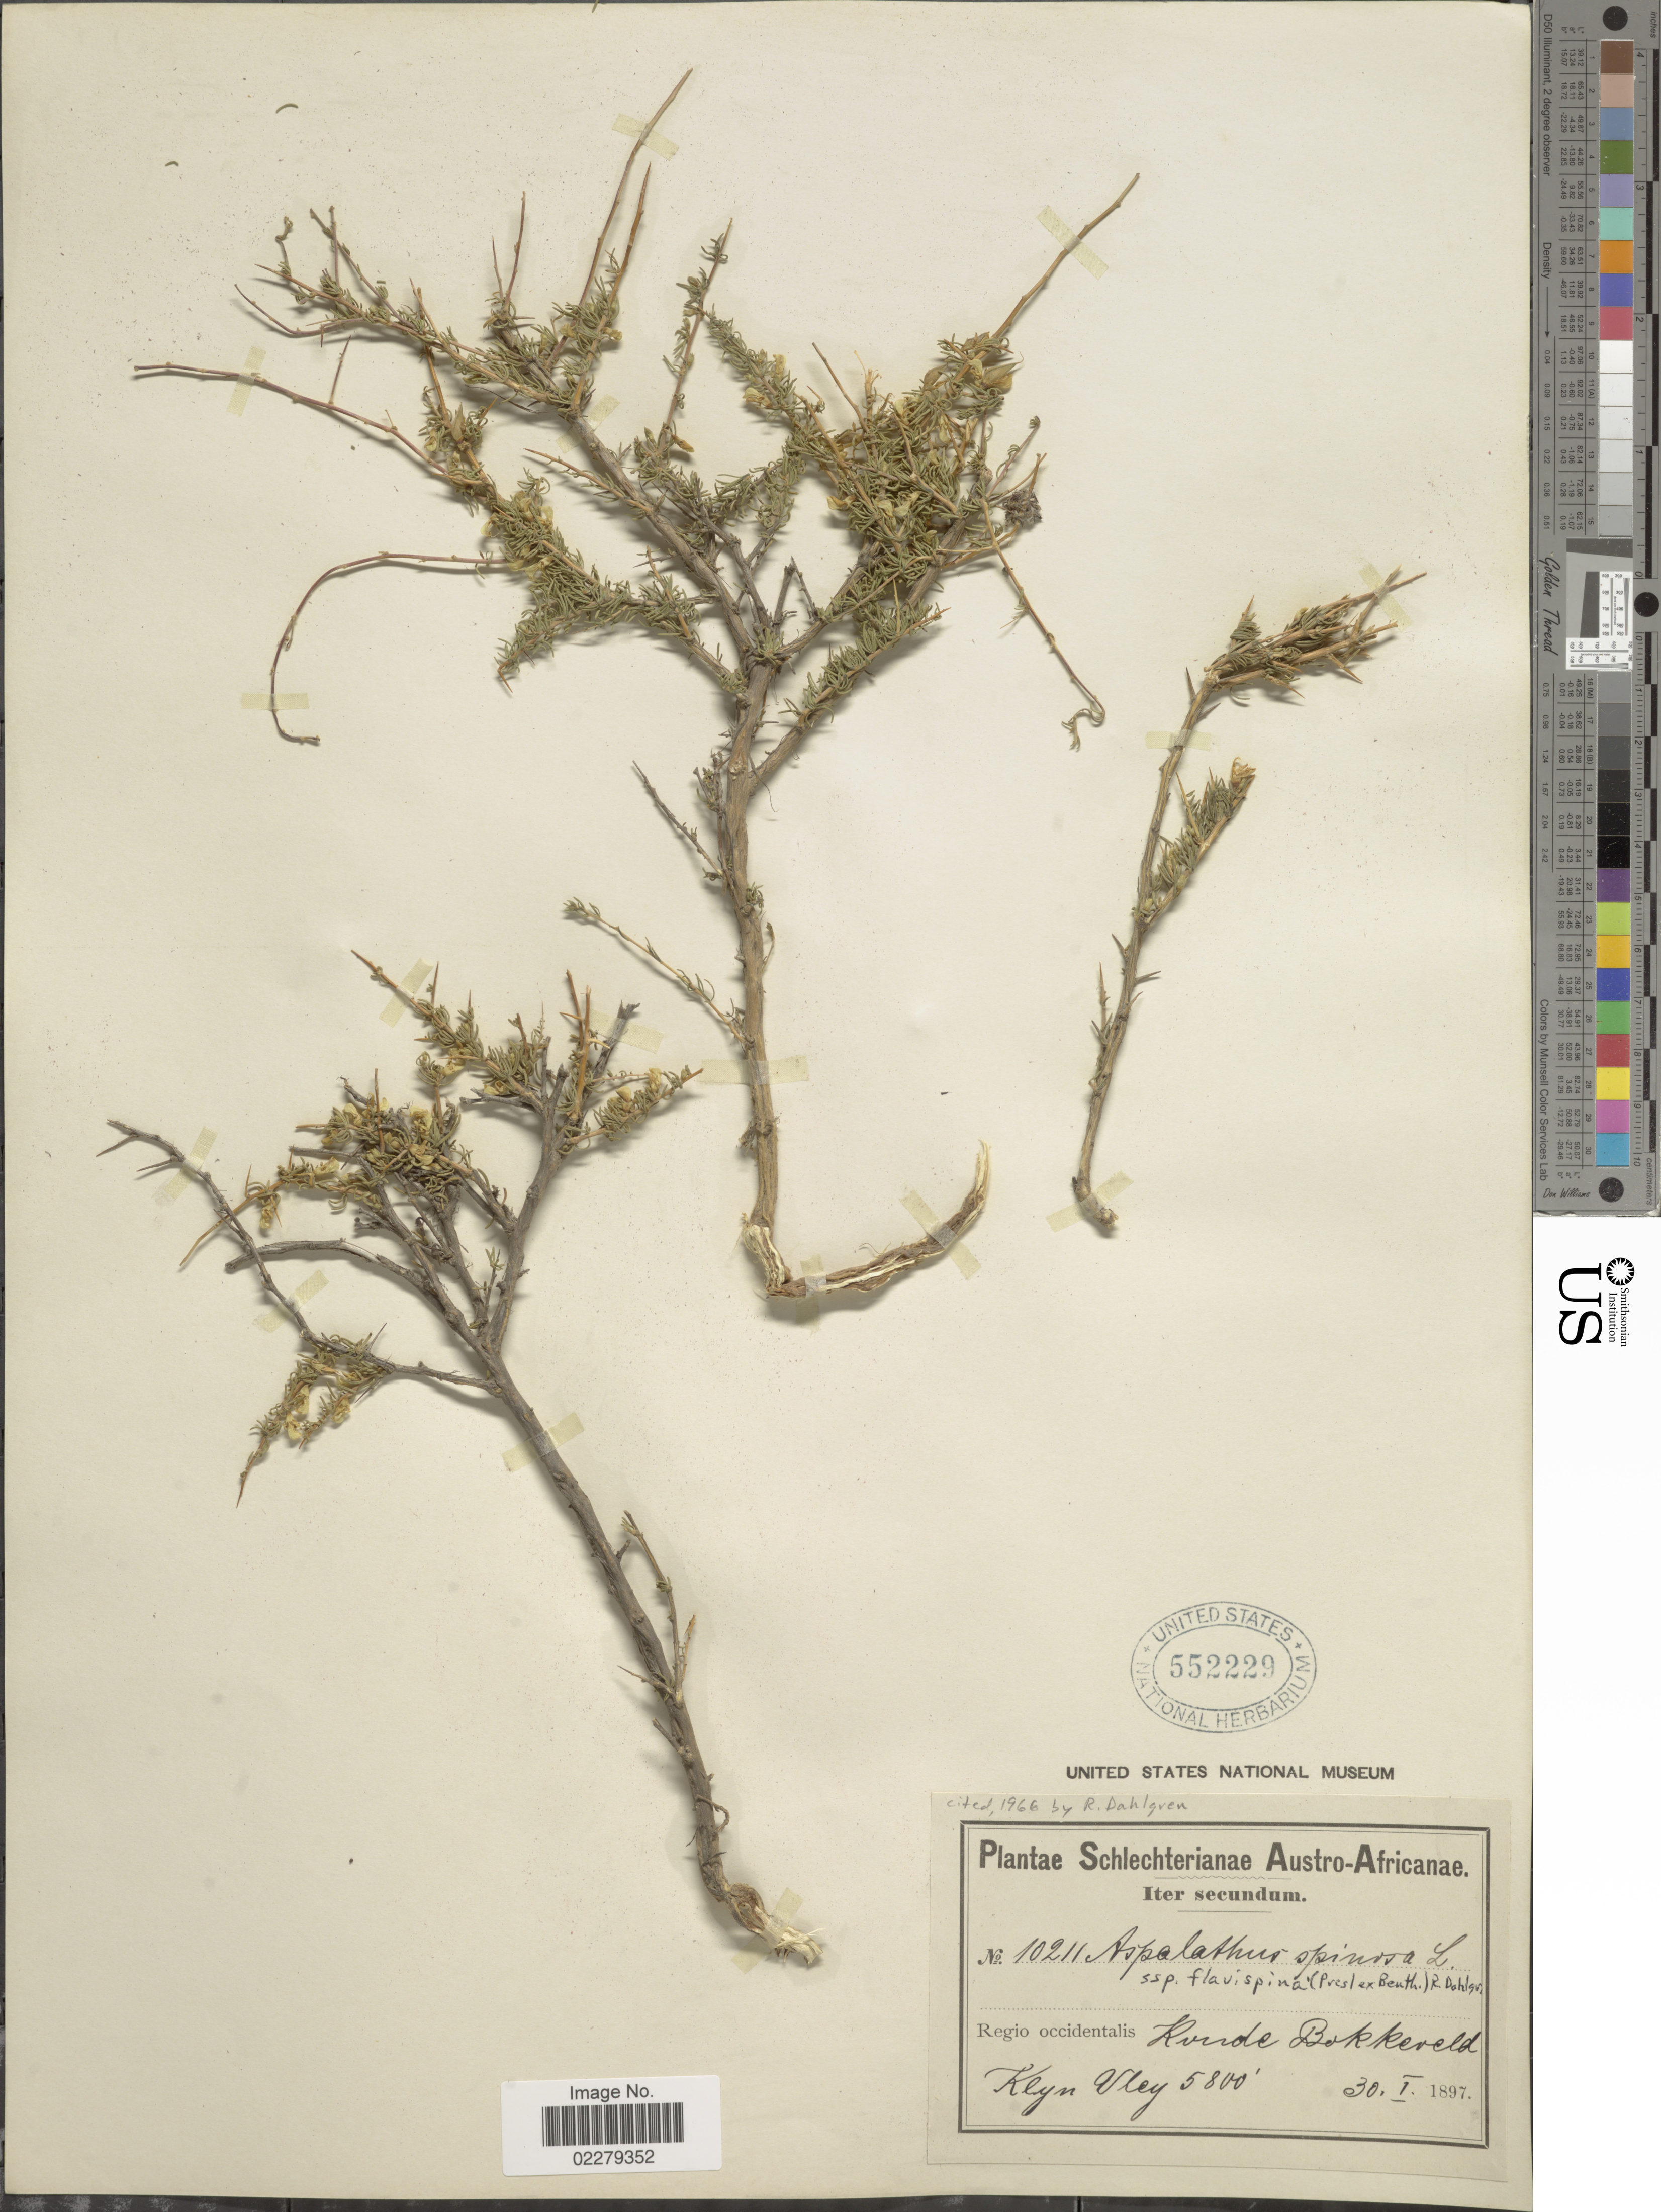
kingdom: Plantae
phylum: Tracheophyta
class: Magnoliopsida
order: Fabales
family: Fabaceae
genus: Aspalathus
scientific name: Aspalathus spinosa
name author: L.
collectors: Schlechter, --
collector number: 10211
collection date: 1897-01-30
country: South Africa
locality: Austro- Africanae. Regio occidentalis, Koude Bokkeveld. Klyn Vley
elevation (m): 1768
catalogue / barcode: US 552229